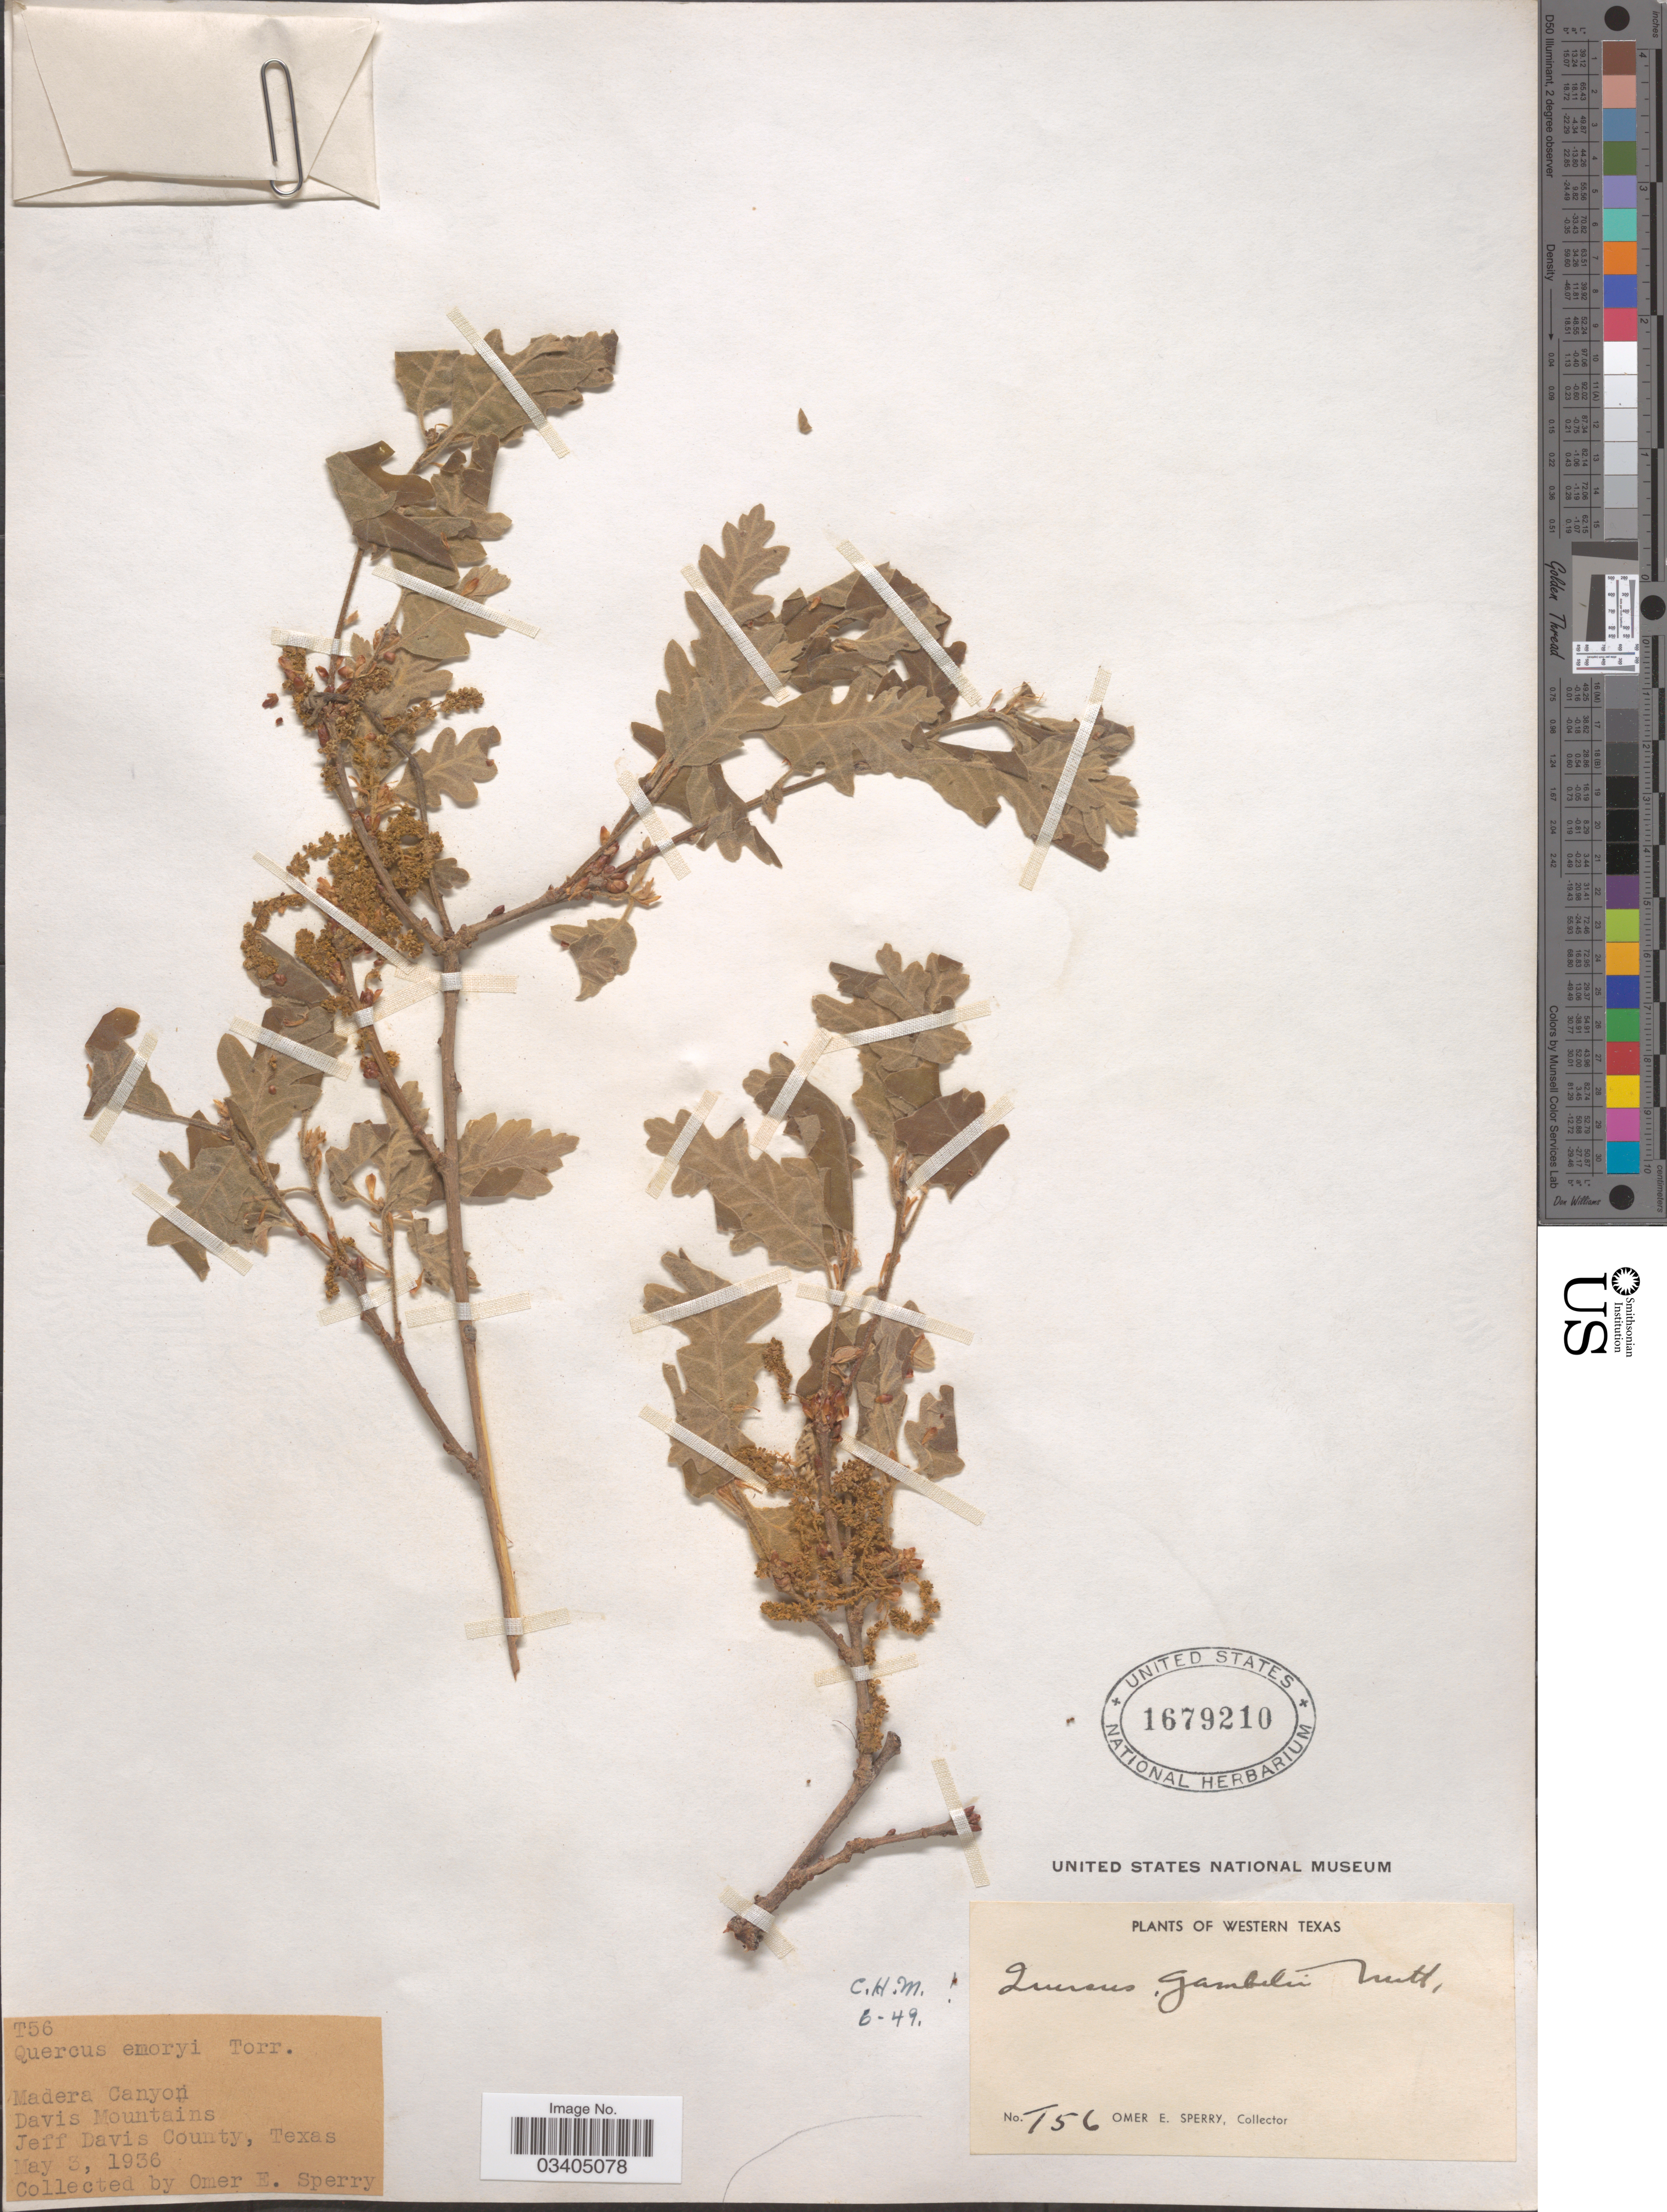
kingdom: Plantae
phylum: Tracheophyta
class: Magnoliopsida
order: Fagales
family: Fagaceae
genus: Quercus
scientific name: Quercus gambelii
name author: Nutt.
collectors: O. E. Sperry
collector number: T56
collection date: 1936-05-03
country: United States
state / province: Texas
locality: Madera Canyon, Davis Mountains, Jeff Davis County. Western Texas.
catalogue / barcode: US 1679210